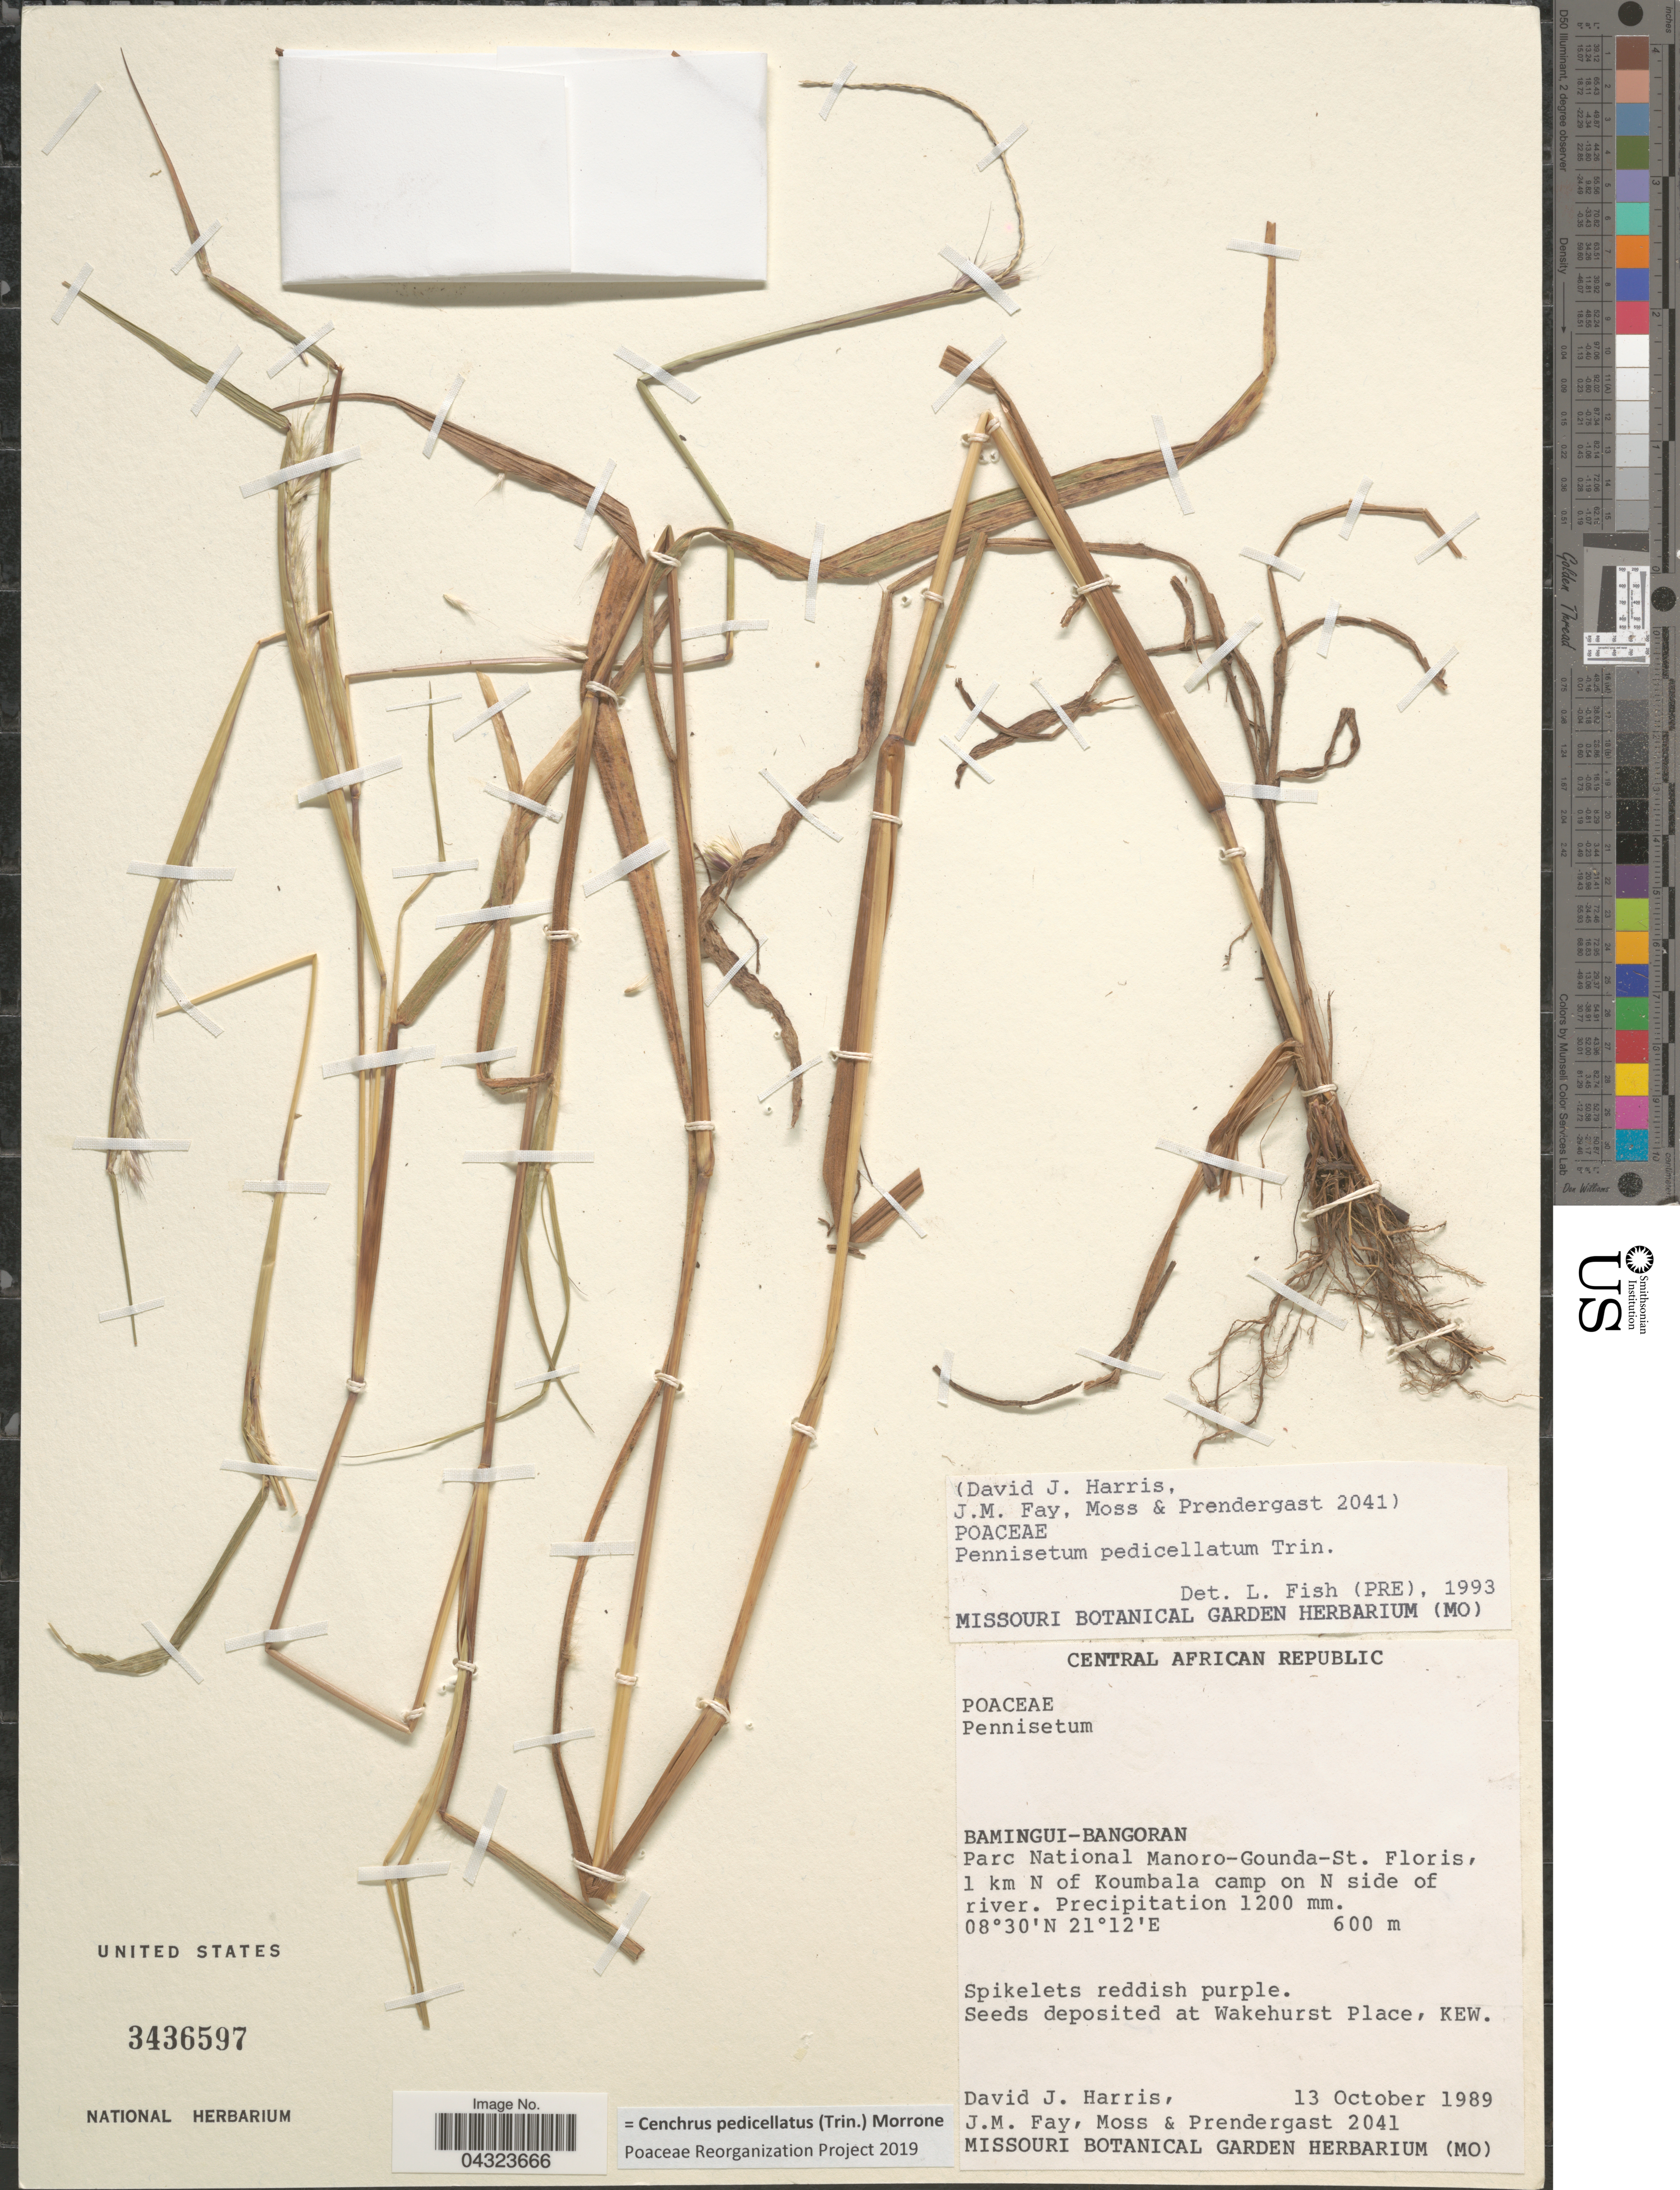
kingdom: Plantae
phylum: Tracheophyta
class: Liliopsida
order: Poales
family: Poaceae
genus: Cenchrus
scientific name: Cenchrus pedicellatus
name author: (Trin.) Morrone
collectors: D. J. Harris, J. M. Fay, M. B. Moss & Prendergast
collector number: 2041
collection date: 1989-10-13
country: Central African Republic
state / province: Bamingui-Bangoran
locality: Parc National Manoro-Gounda-St. Floris, 1 km N of Koumbala camp on N side of river.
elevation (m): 600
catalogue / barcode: US 3436597